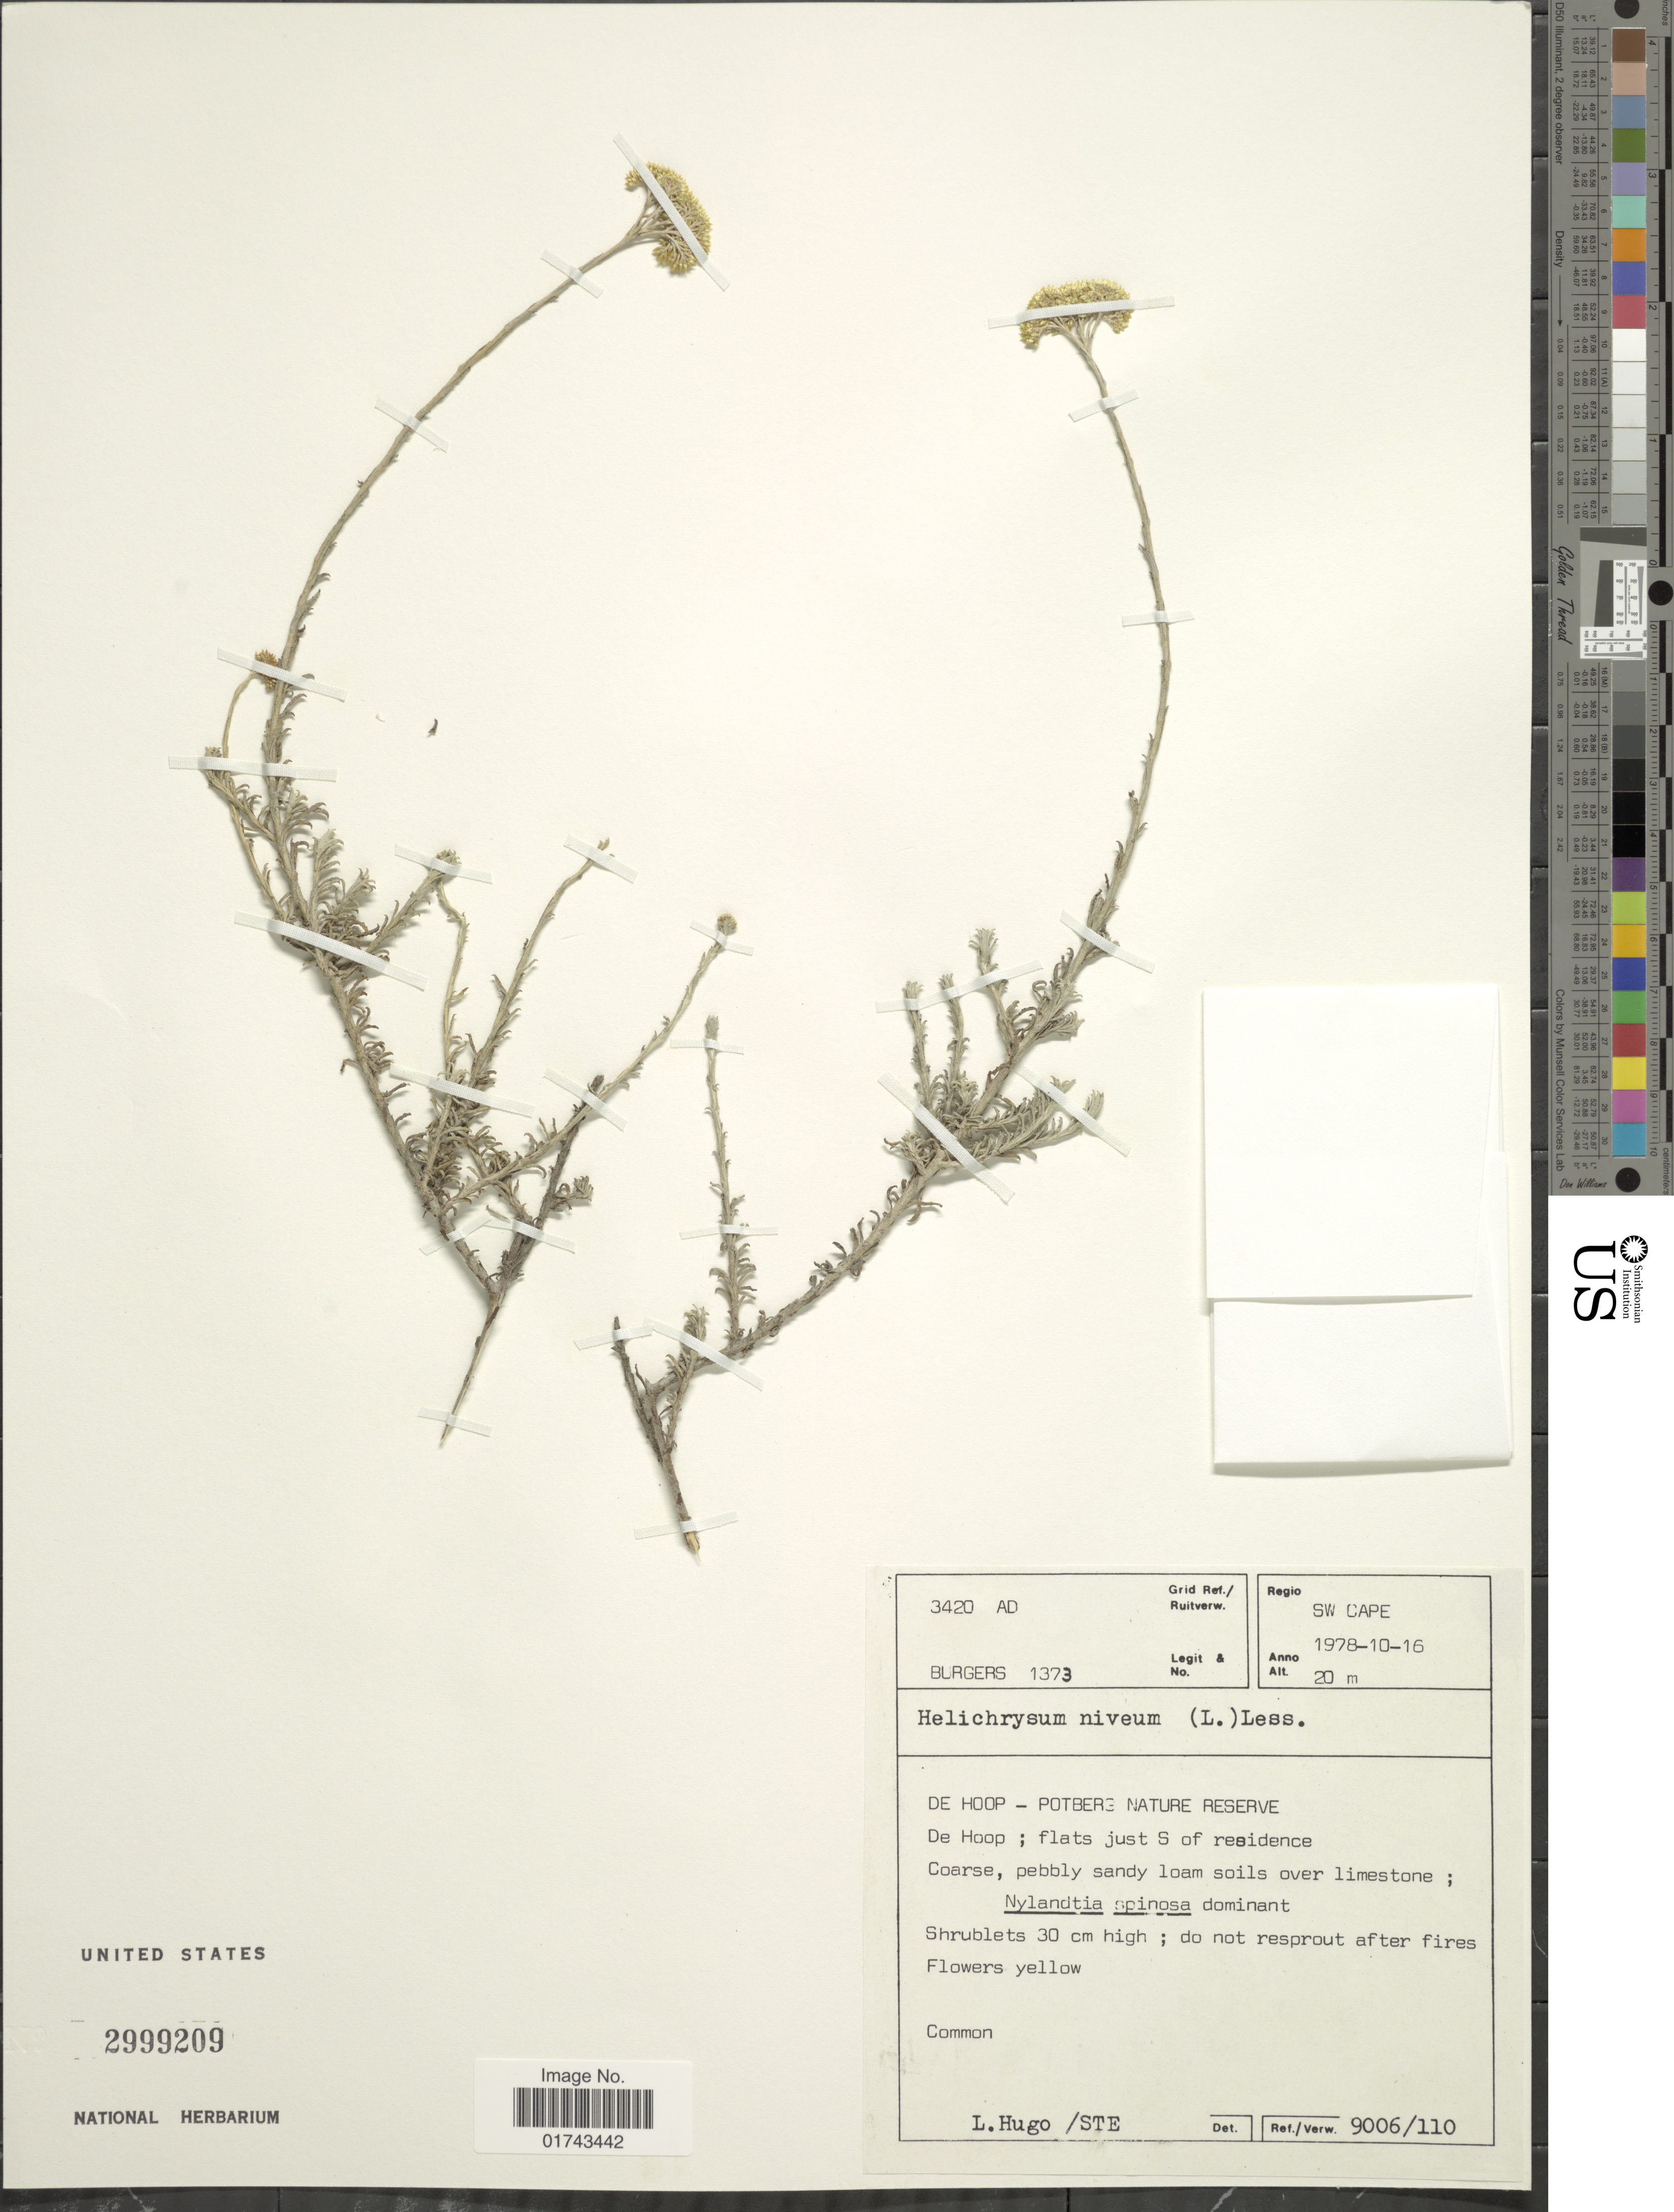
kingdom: Plantae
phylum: Tracheophyta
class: Magnoliopsida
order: Asterales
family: Asteraceae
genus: Helichrysum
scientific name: Helichrysum niveum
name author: (L.) Less.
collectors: Burgers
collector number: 1373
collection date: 1978-10-16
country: South Africa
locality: Regio SW Cape, Grid Ref./Ruitverw. 3420 AD, De Hoop, Potbers Nature Reserve, De Hoop; flats just S of residence Coarse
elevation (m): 20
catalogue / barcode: US 2999209